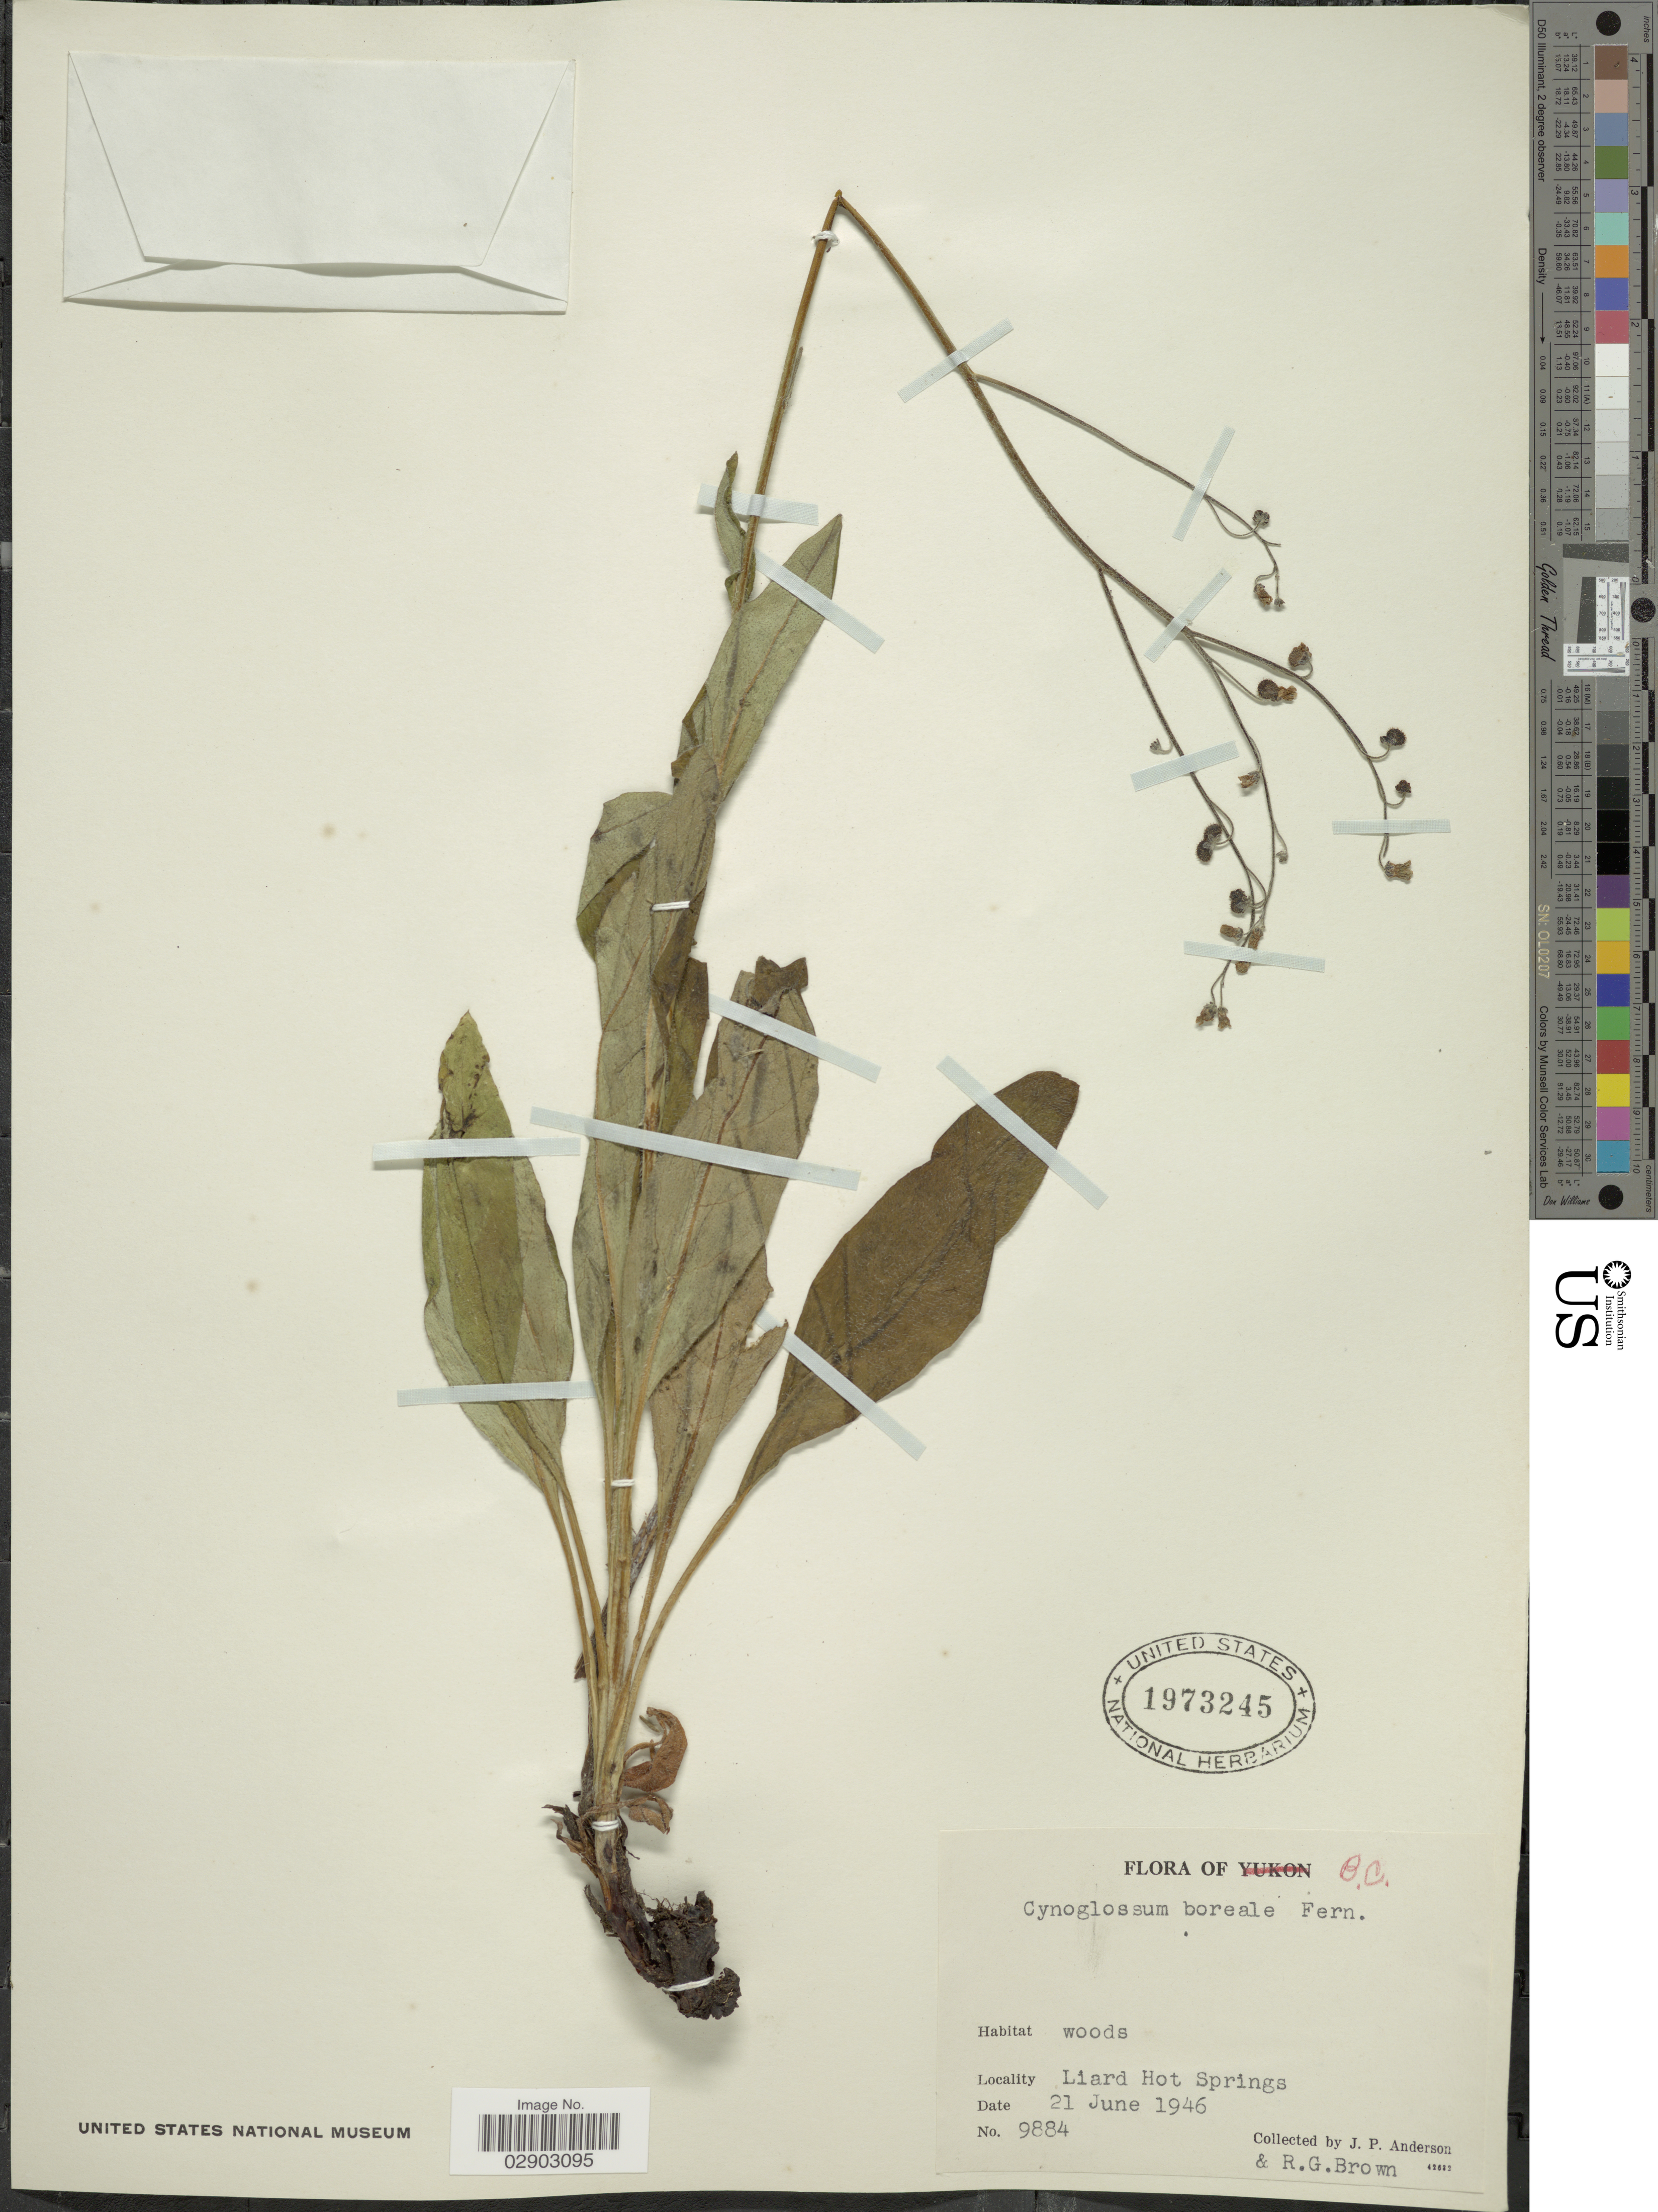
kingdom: Plantae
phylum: Tracheophyta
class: Magnoliopsida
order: Boraginales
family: Boraginaceae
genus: Cynoglossum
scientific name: Cynoglossum boreale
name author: Fernald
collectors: J. P. Anderson & R. G. Brown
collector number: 9884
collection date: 1946-06-21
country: Canada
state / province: British Columbia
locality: B.C. Liard Hot Springs.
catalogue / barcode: US 1973245